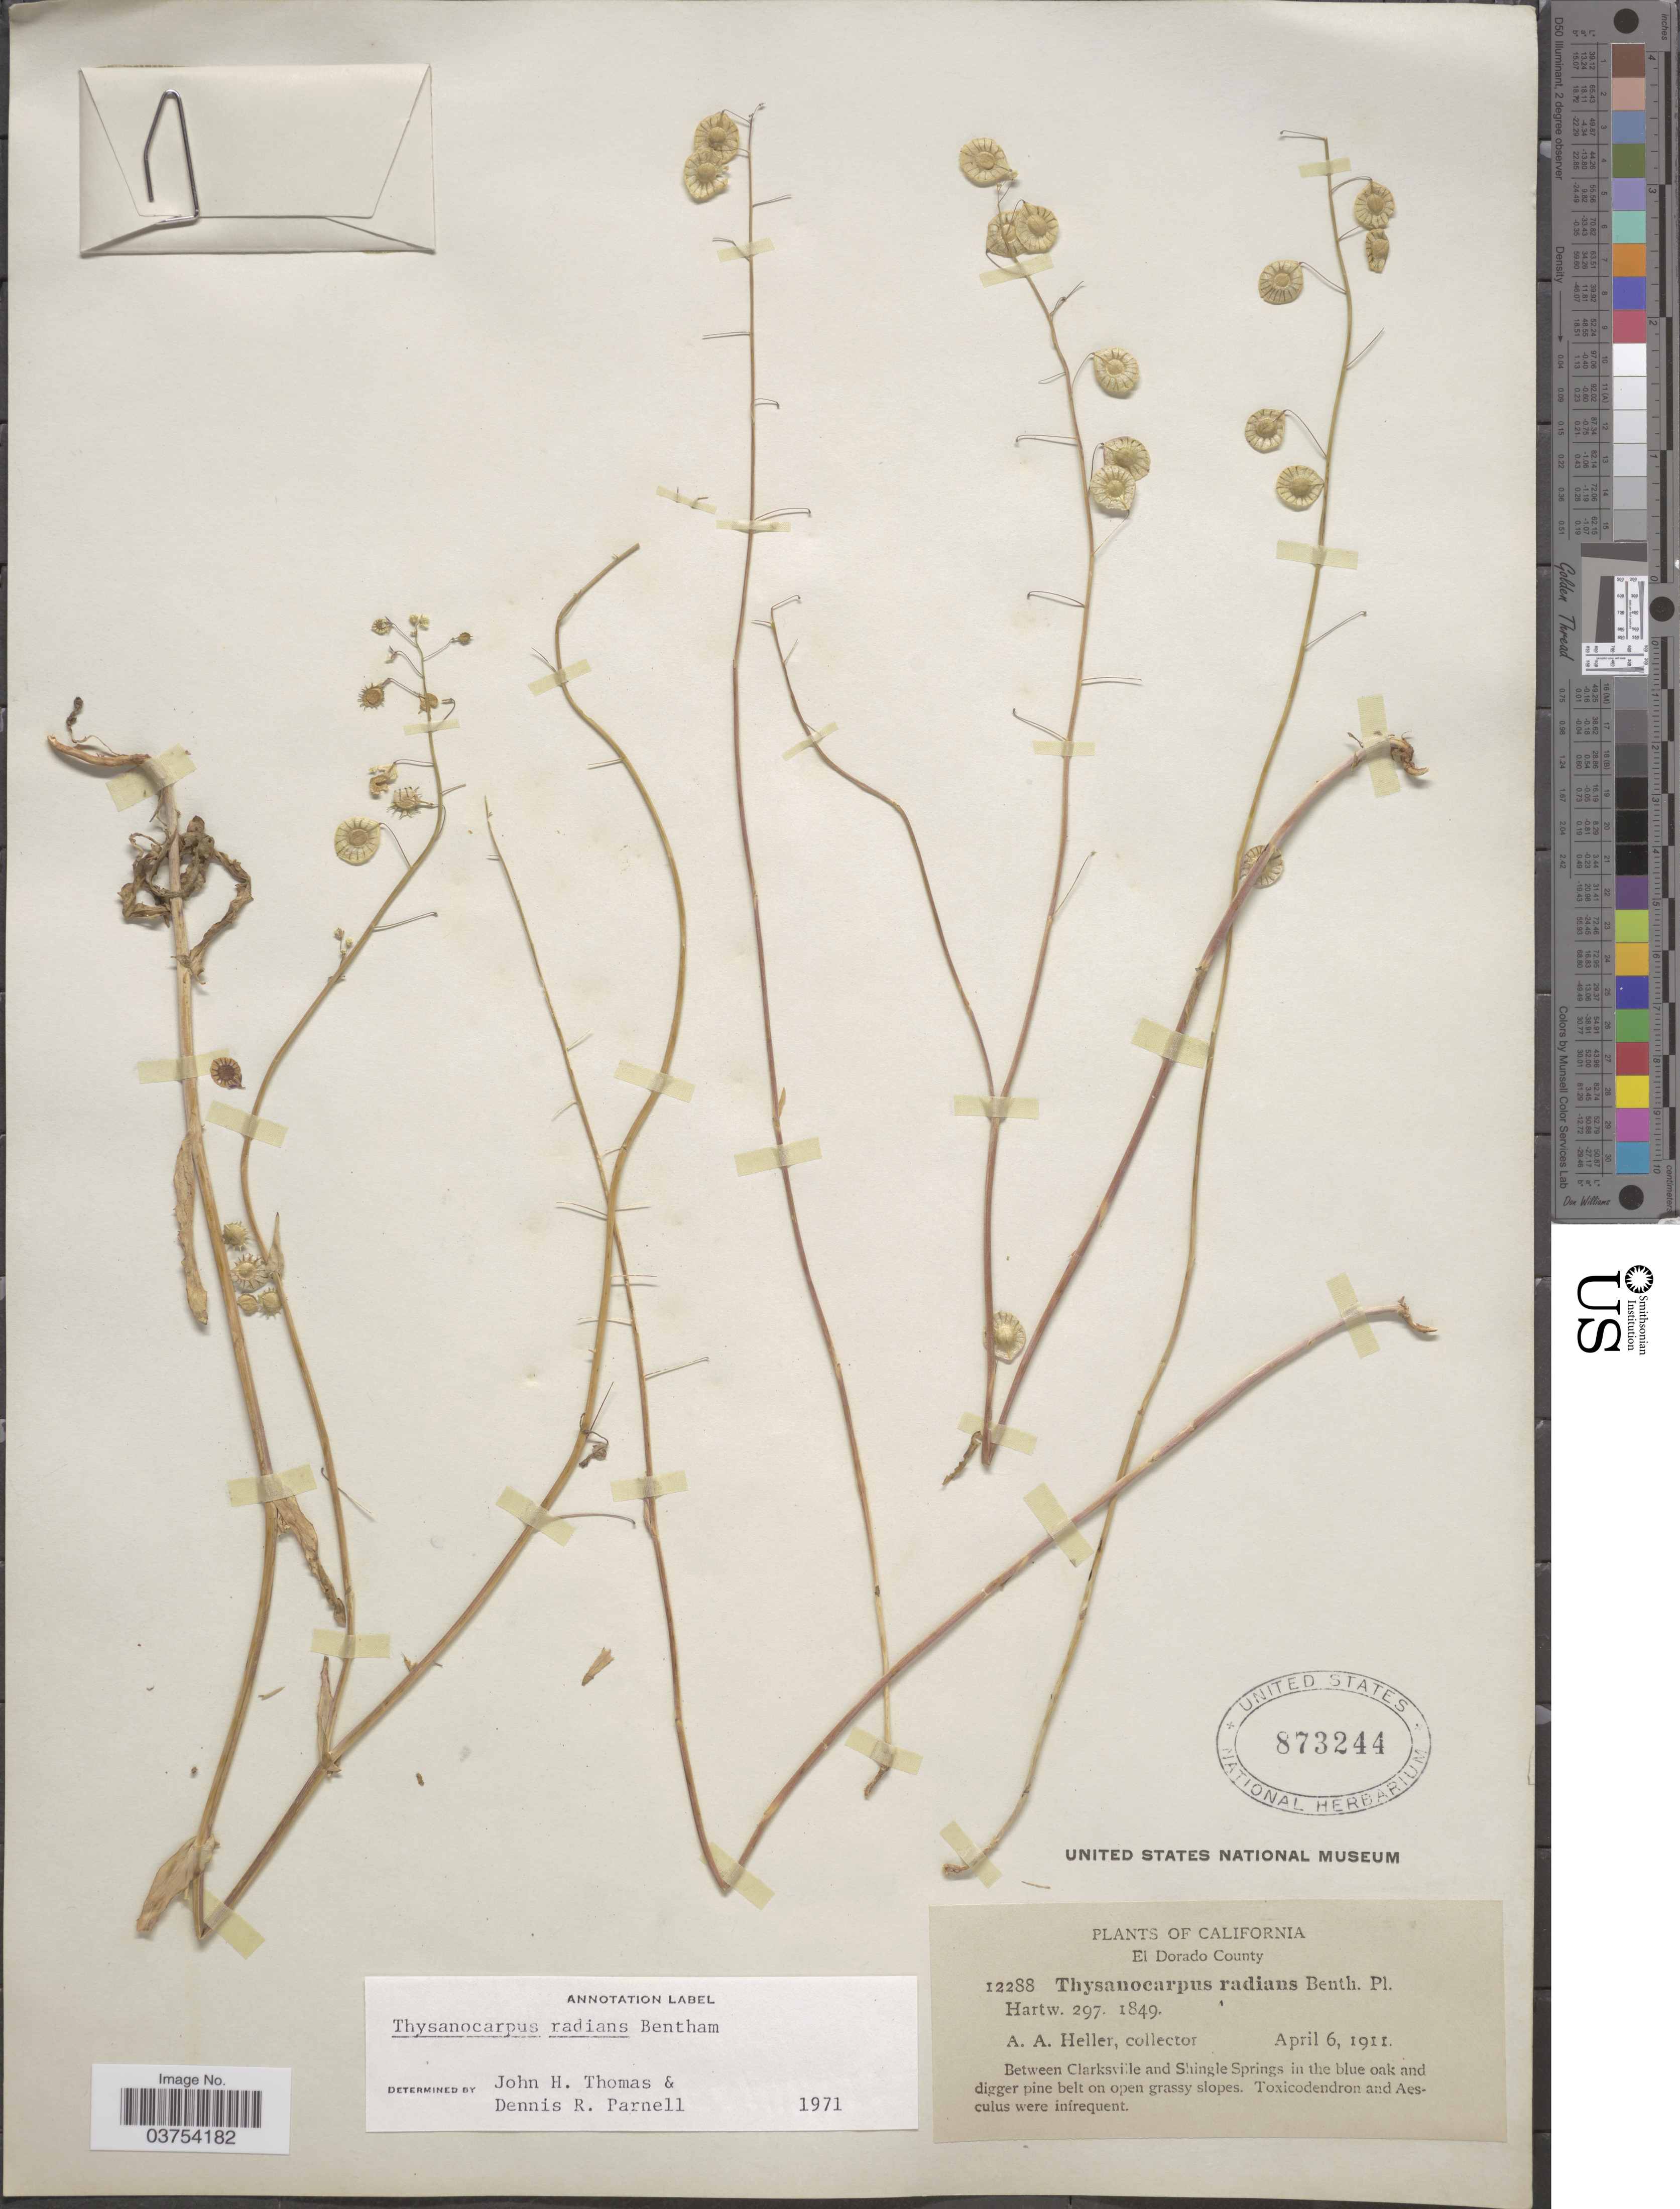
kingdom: Plantae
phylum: Tracheophyta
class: Magnoliopsida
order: Brassicales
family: Brassicaceae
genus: Thysanocarpus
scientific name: Thysanocarpus radians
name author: Benth.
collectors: A. A. Heller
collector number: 12288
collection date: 1911-04-06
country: United States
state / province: California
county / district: El Dorado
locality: El Dorado County. Between Clarksville and Shingle Springs.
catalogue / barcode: US 873244